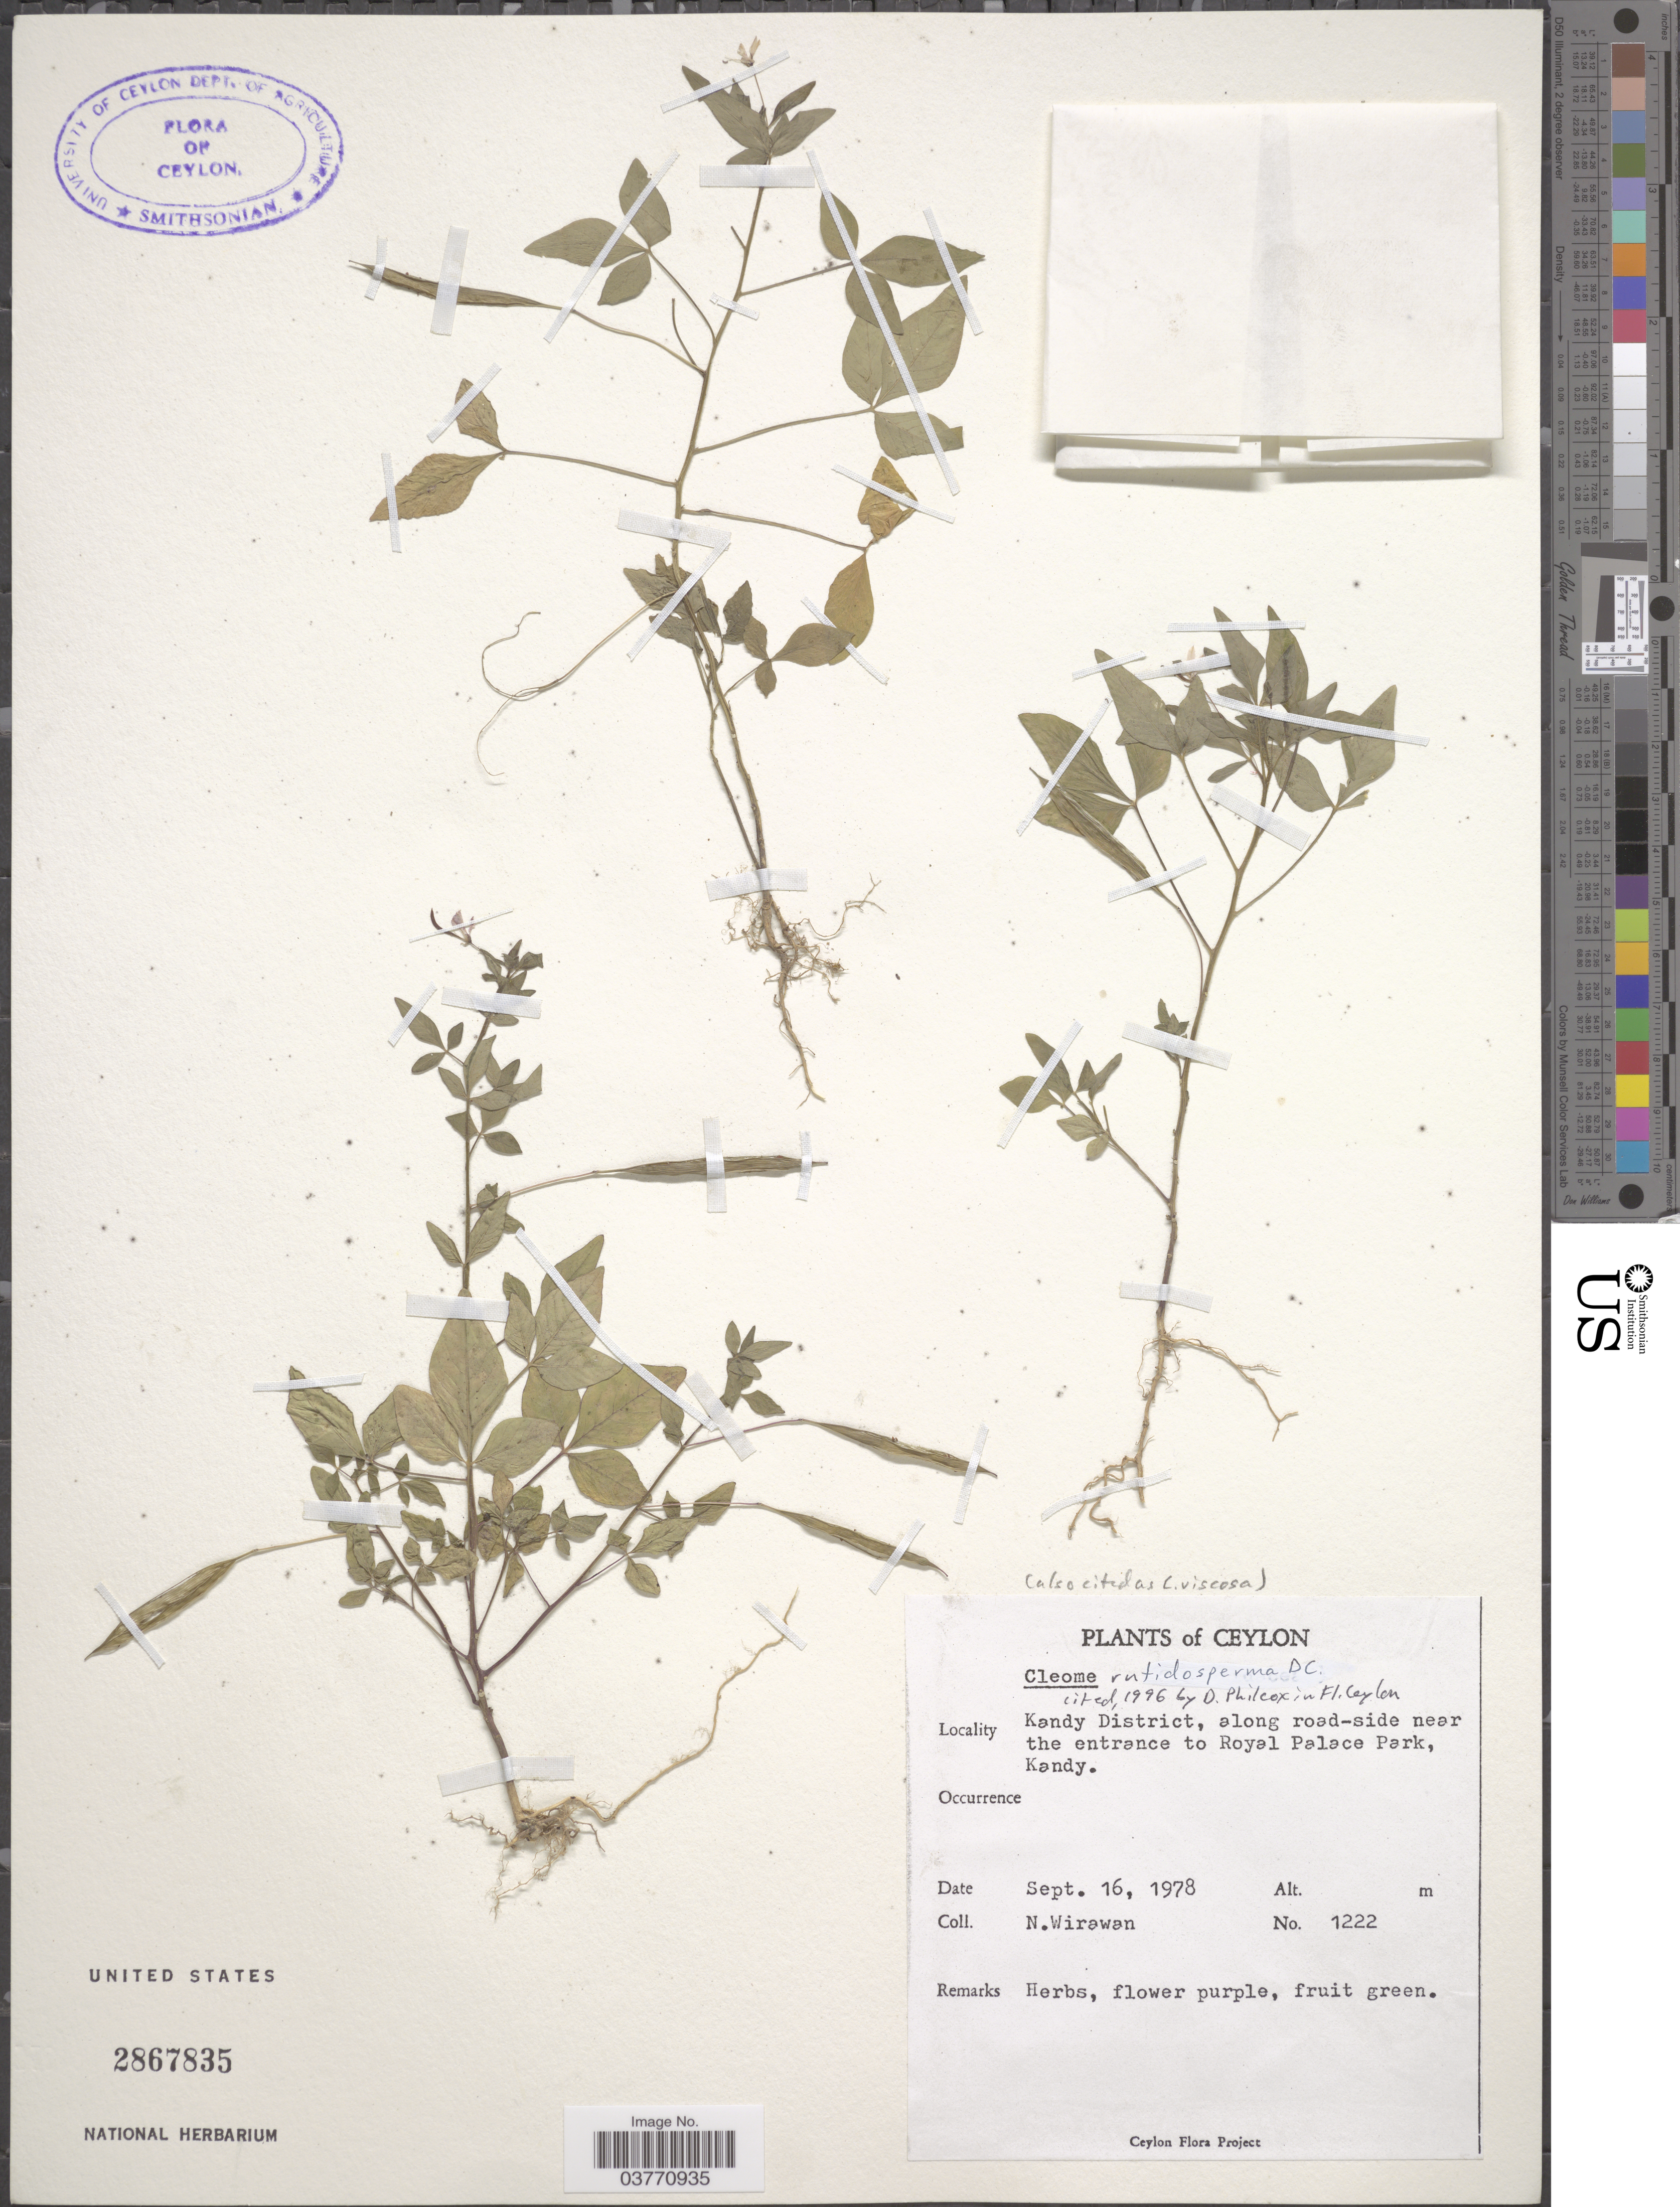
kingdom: Plantae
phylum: Tracheophyta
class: Magnoliopsida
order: Brassicales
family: Cleomaceae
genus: Sieruela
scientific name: Sieruela rutidosperma var. rutidosperma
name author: (DC.) Roalson & J.C. Hall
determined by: Strong, Mark T., (BOT), Smithsonian Institution - National Museum of Natural History (UNITED STATES)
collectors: N. Wirawan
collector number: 1222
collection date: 1978-09-16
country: Sri Lanka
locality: Ceylon. Kandy District, along road-side near the entrance to Royal Palace Park, Kandy.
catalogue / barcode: US 2867835